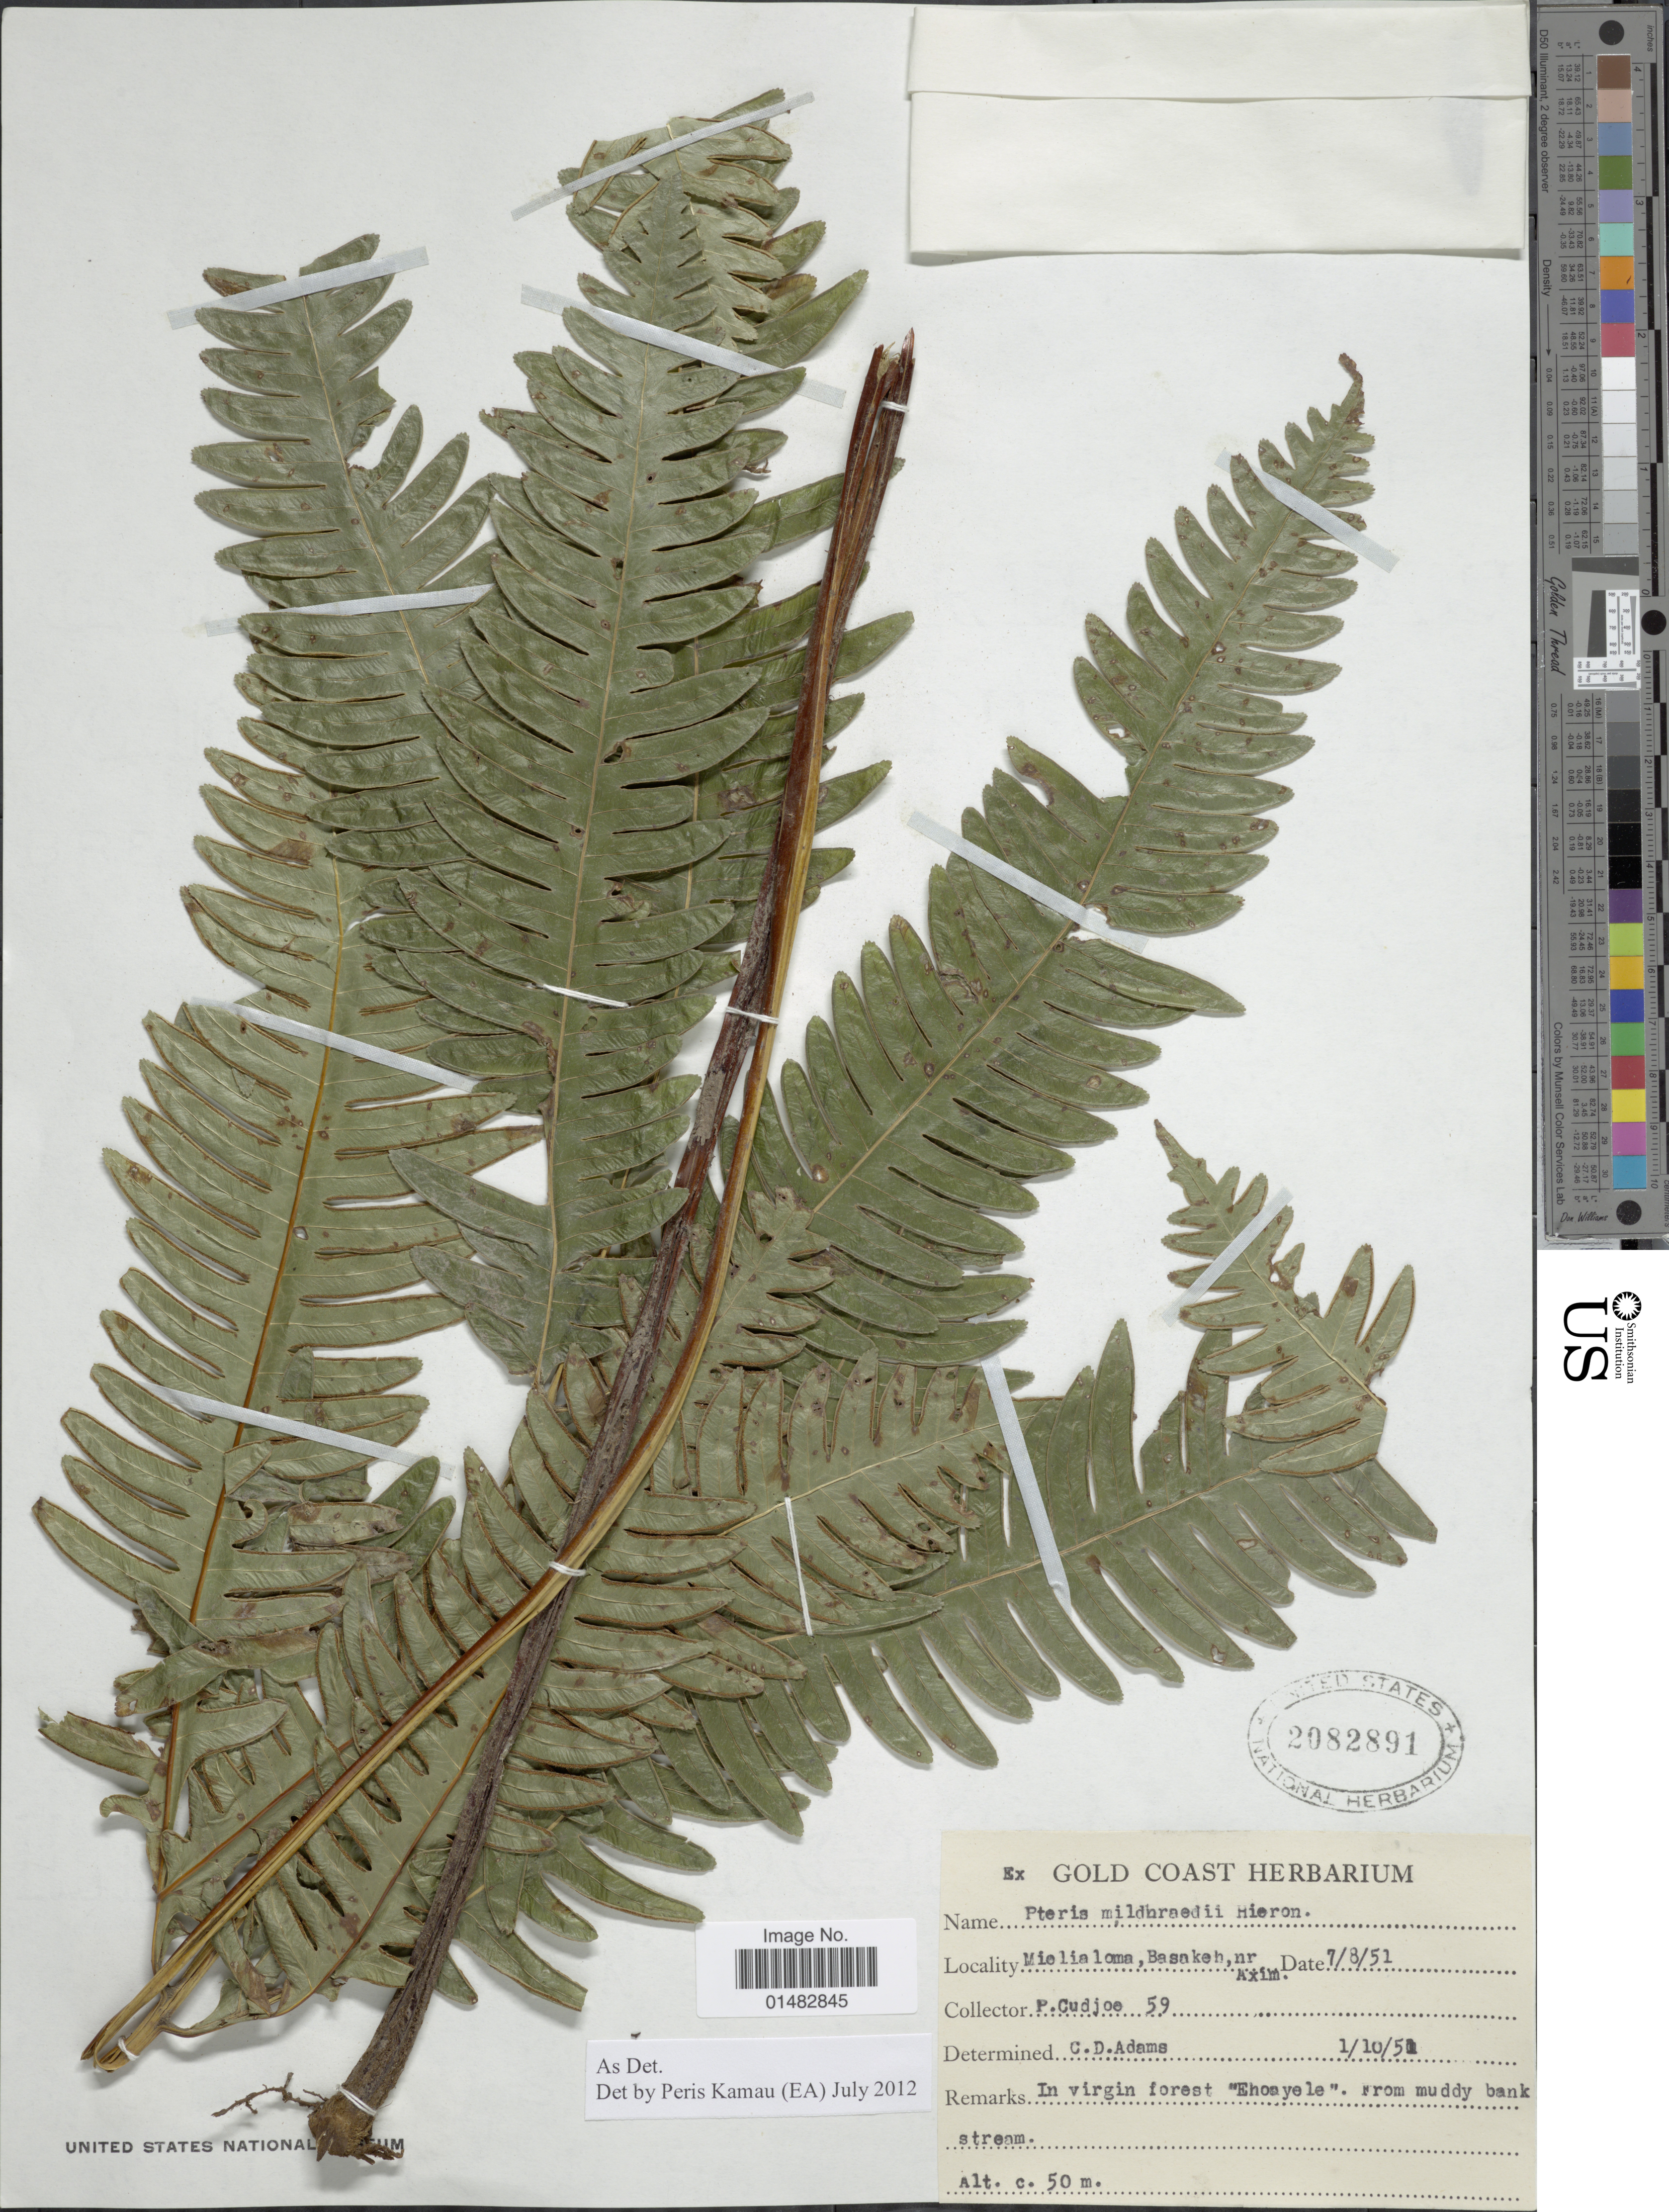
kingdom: Plantae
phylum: Tracheophyta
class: Polypodiopsida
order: Polypodiales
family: Pteridaceae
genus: Pteris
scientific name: Pteris mildbraedii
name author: Hieron.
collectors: P. Cudjoe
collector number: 59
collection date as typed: Transcribed d/m/y: 7/8/51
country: Ghana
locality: Mielialoma, Basakeh, nr Axim.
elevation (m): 50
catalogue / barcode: US 2082891